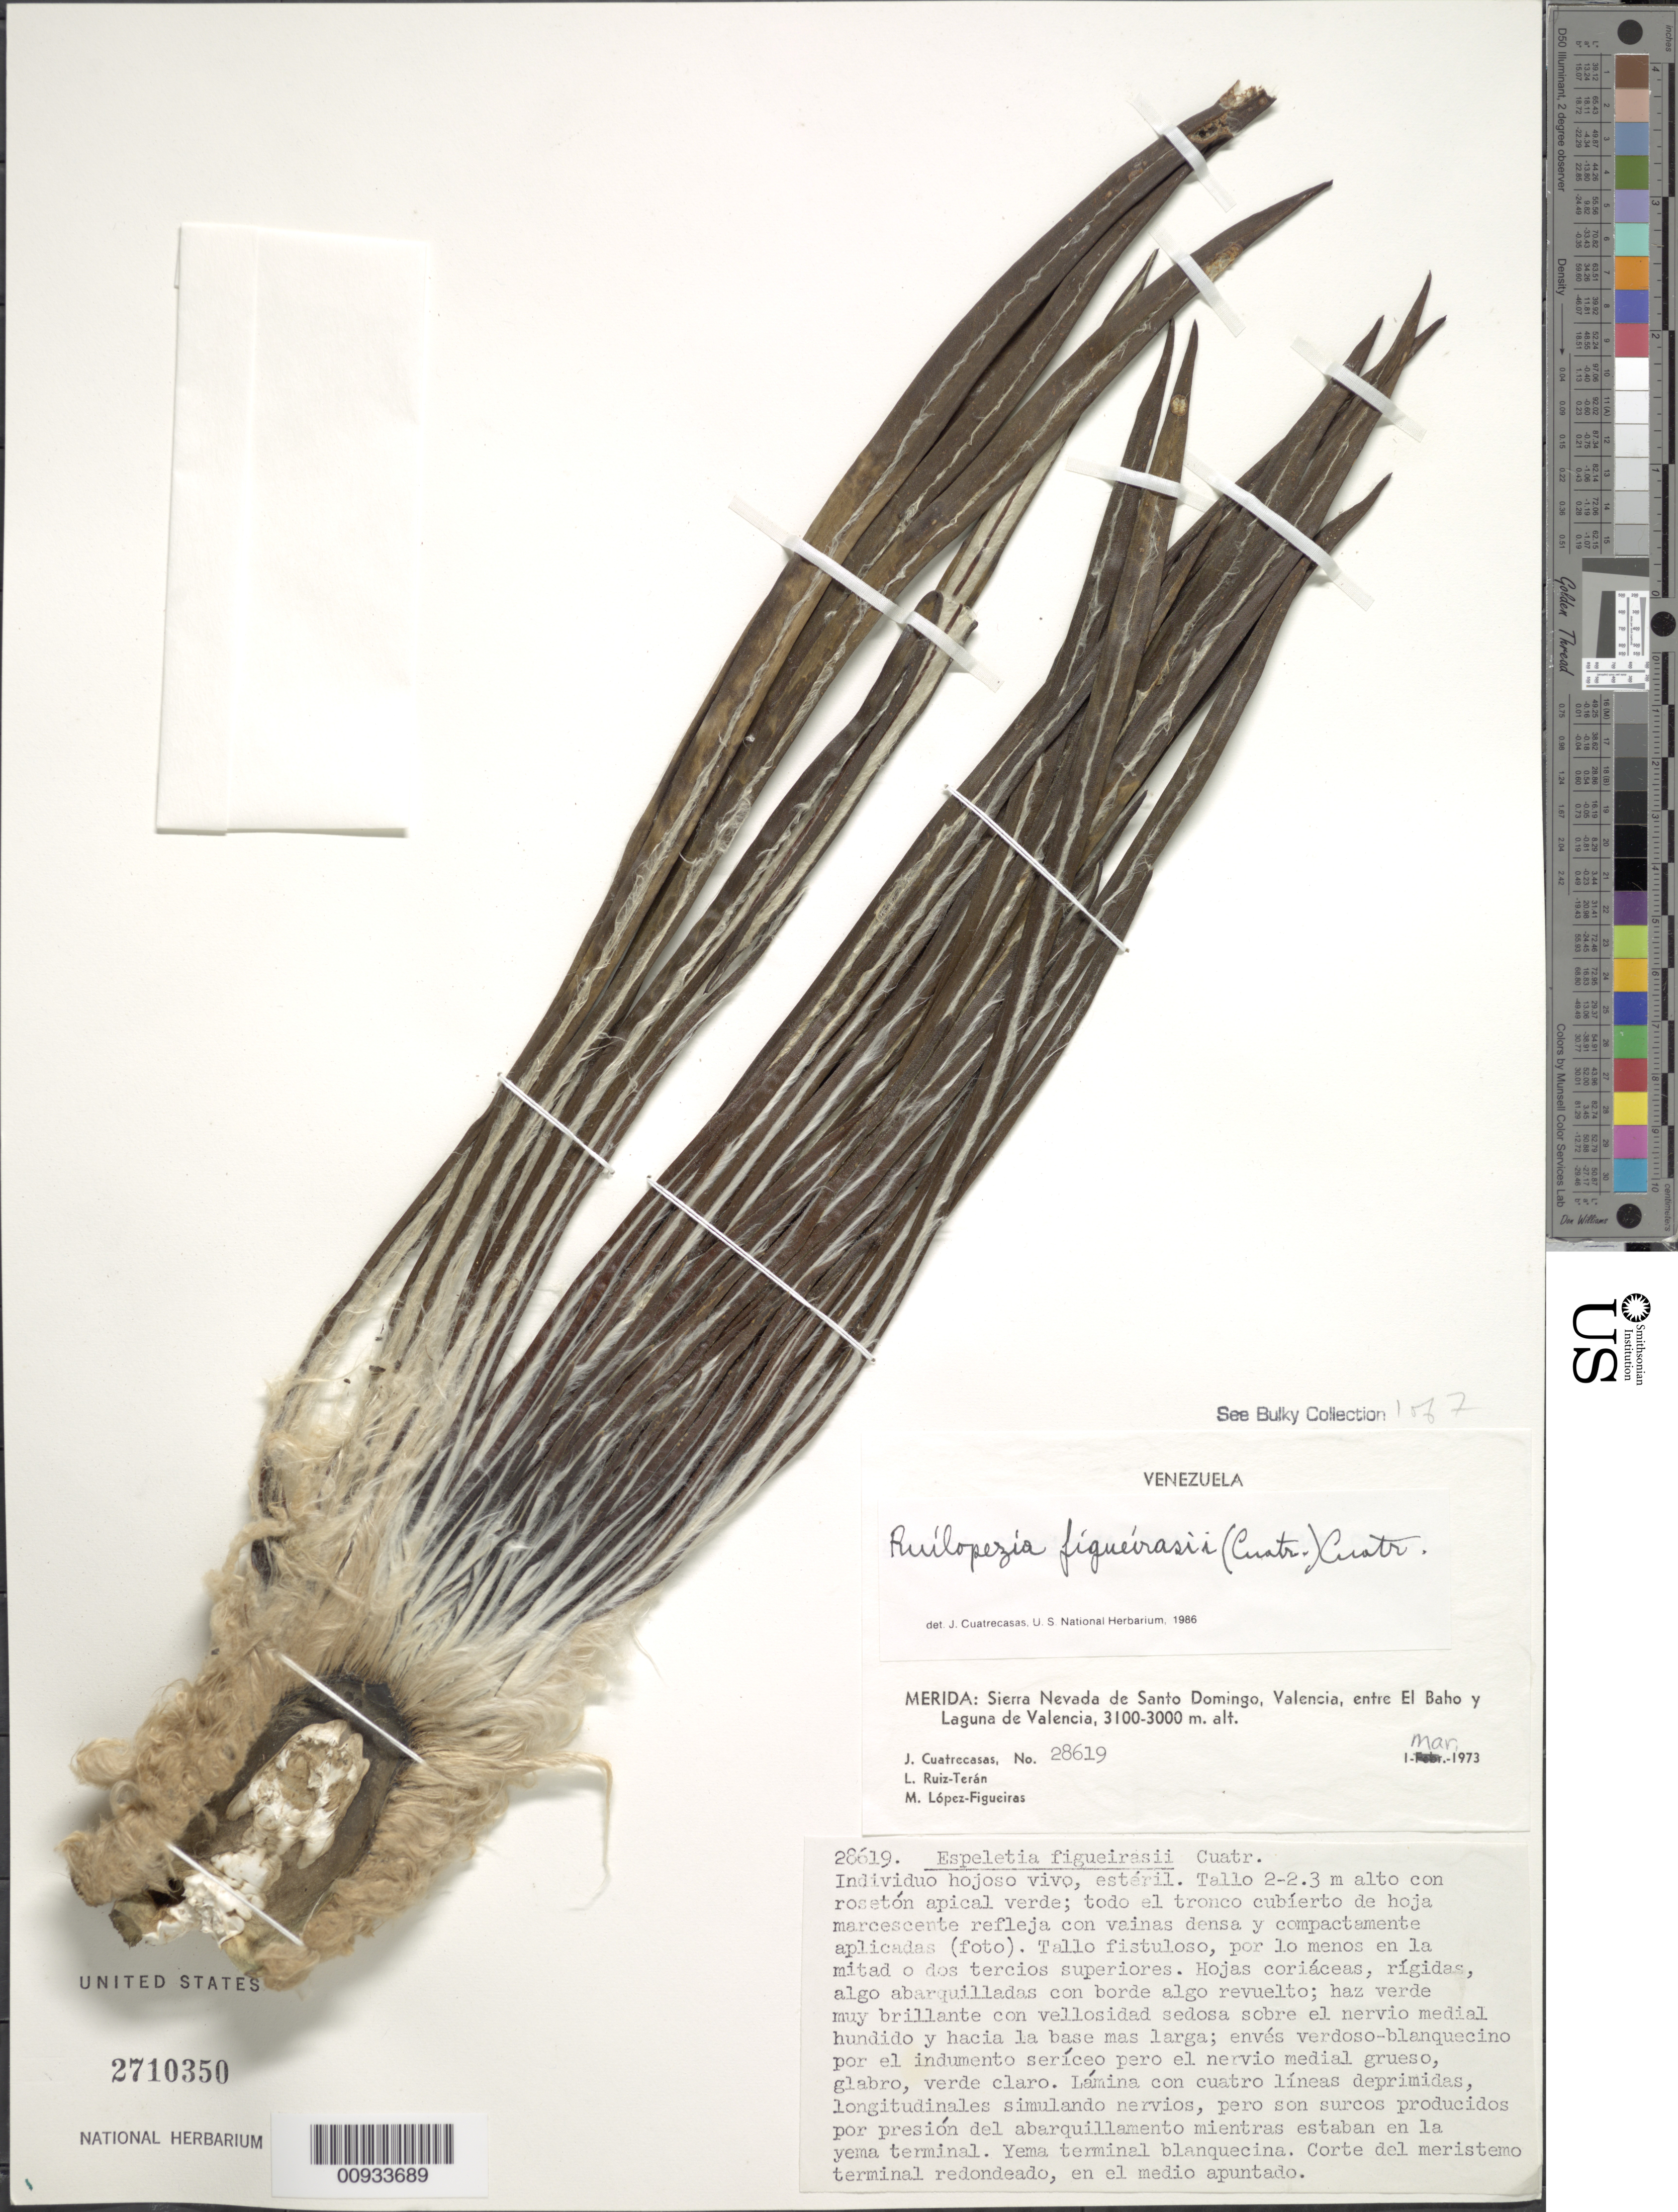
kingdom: Plantae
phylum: Tracheophyta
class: Magnoliopsida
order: Asterales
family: Asteraceae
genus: Ruilopezia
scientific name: Ruilopezia figueirasii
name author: (Cuatrec.) Cuatrec.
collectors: J. Cuatrecasas, L. E. Ruíz-Terán & M. López Figueiras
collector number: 28619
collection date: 1973-03-01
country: Venezuela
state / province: Mérida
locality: Sierra Nevada de Santo Domingo, Valencia, entre El Baho y Laguna de Valencia,.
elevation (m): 3000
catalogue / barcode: US 2710350